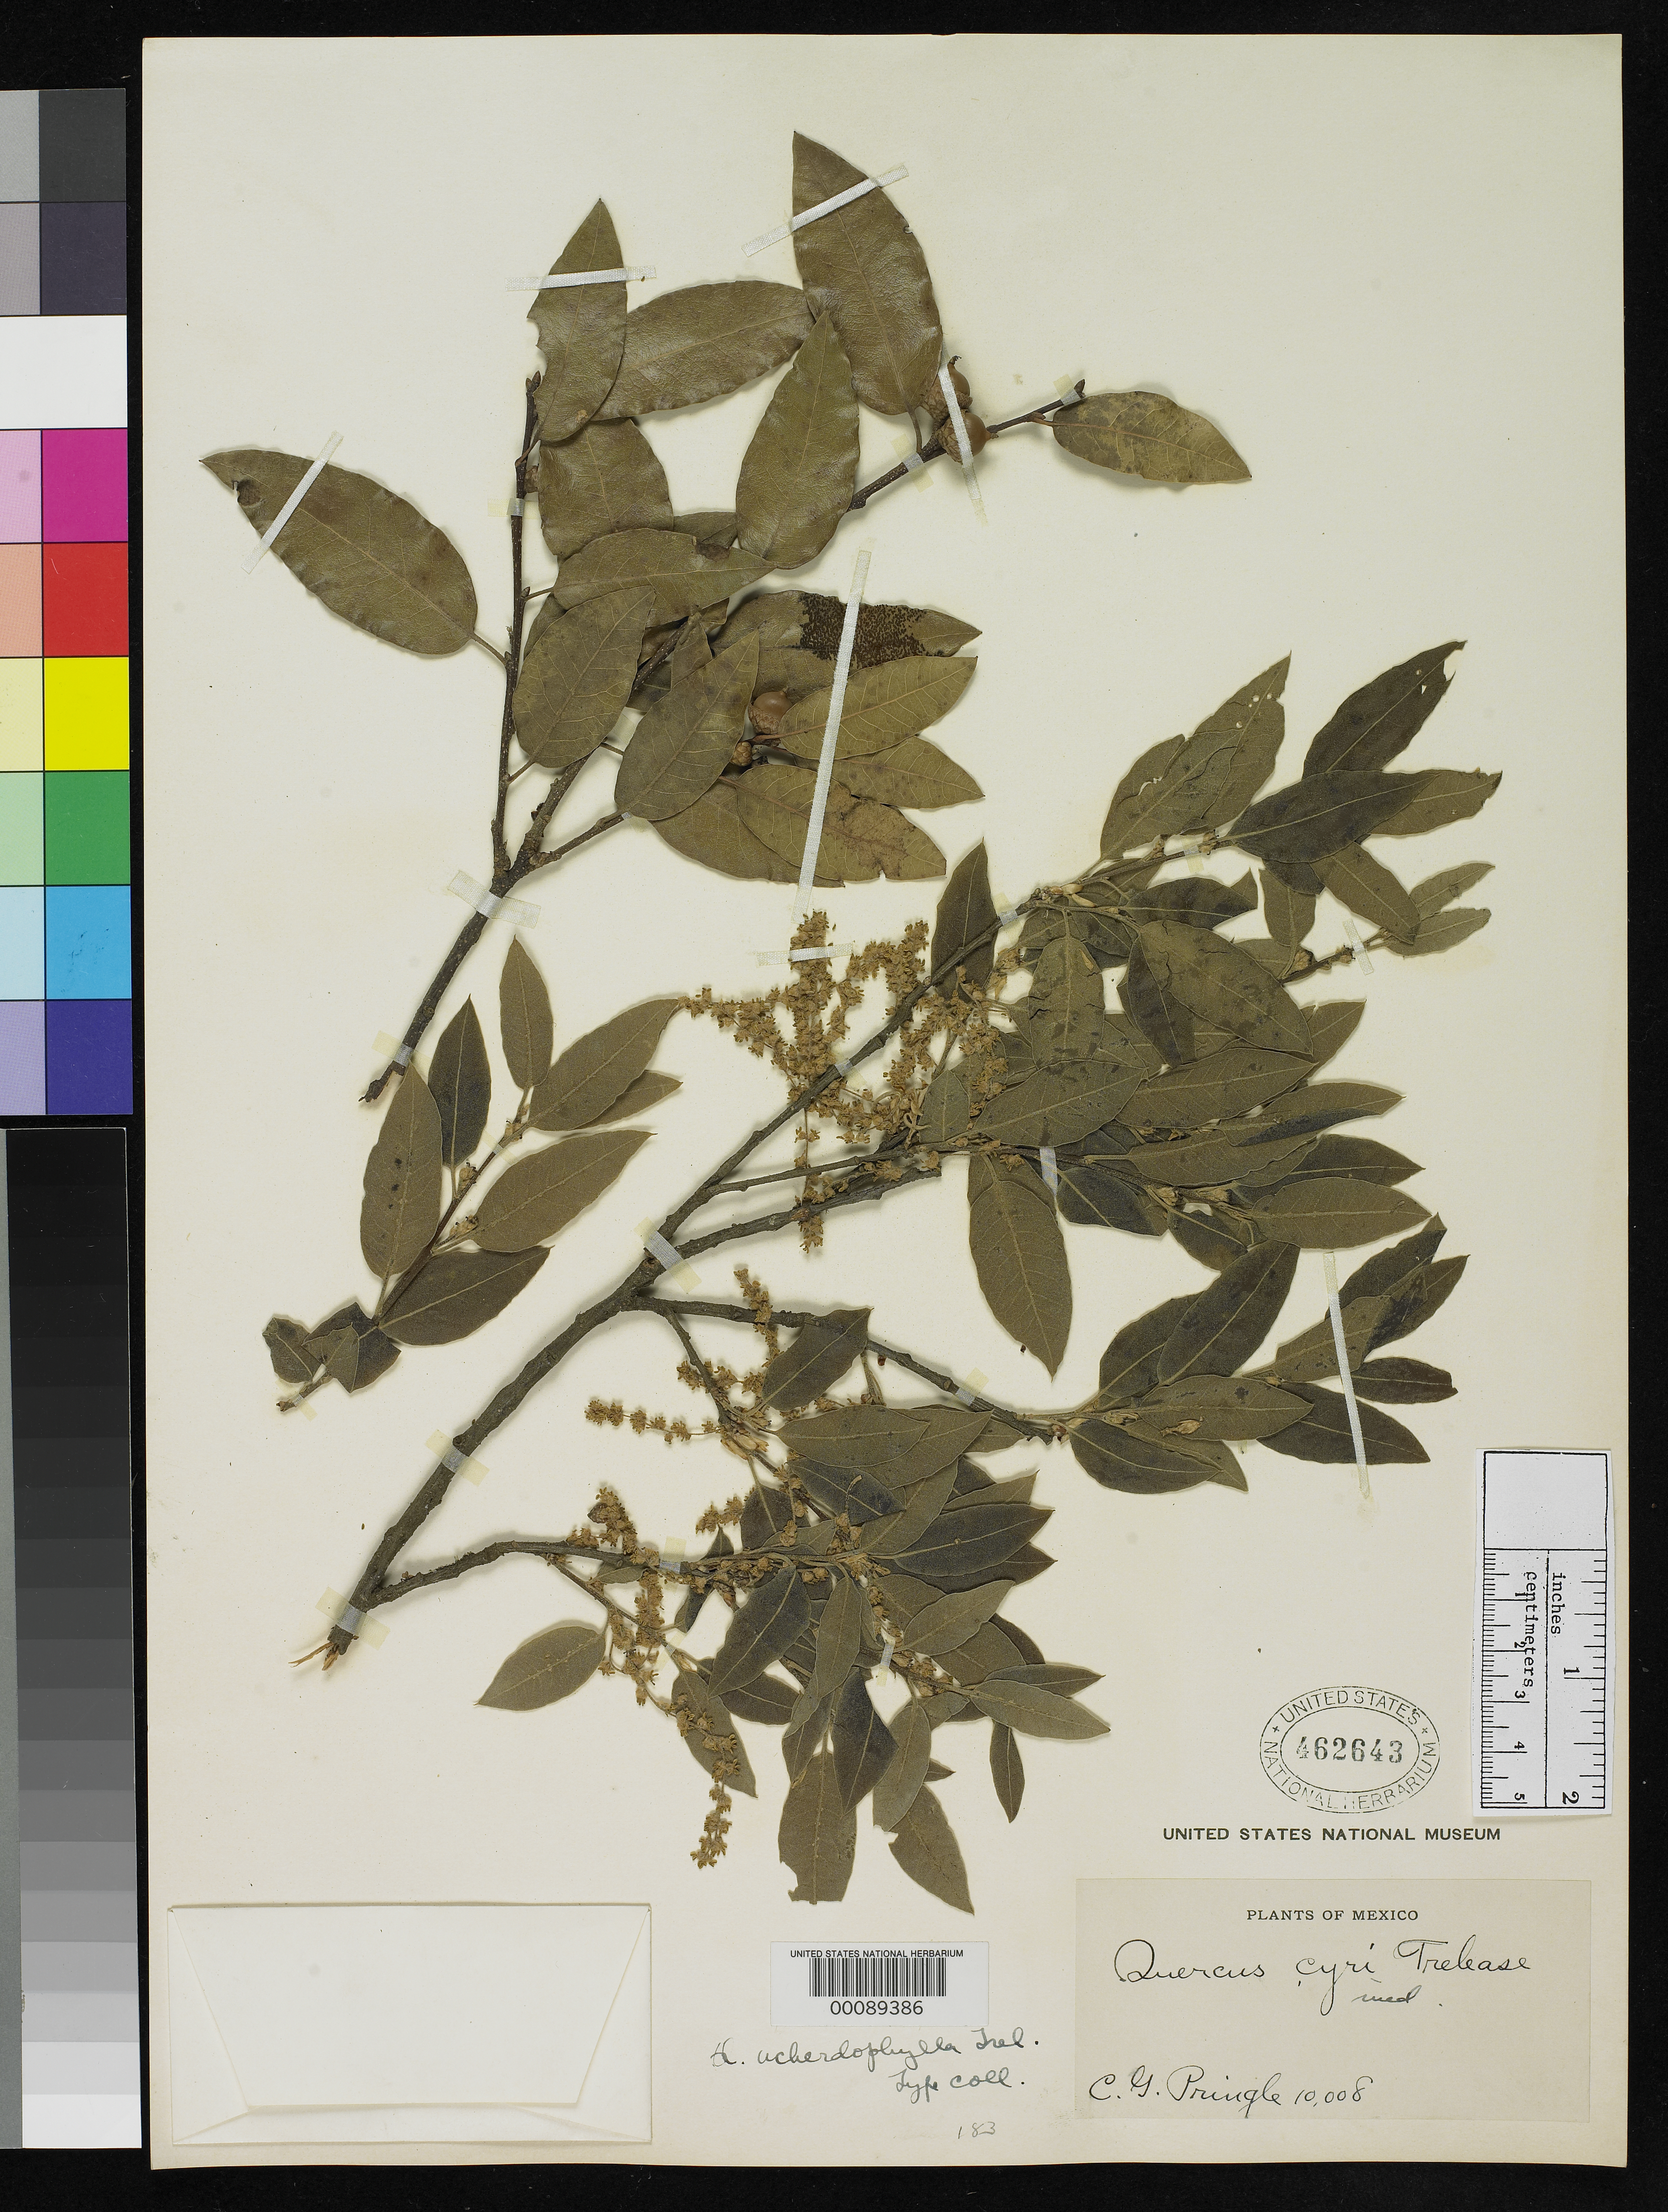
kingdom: Plantae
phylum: Tracheophyta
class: Magnoliopsida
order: Fagales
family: Fagaceae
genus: Quercus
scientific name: Quercus acherdophylla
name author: Trel.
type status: Syntype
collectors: C. G. Pringle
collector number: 10008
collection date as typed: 25 Apr 1904 to 25 Sep 1904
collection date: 1904-04-25/1904-09-25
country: Mexico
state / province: Puebla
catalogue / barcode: US 462643